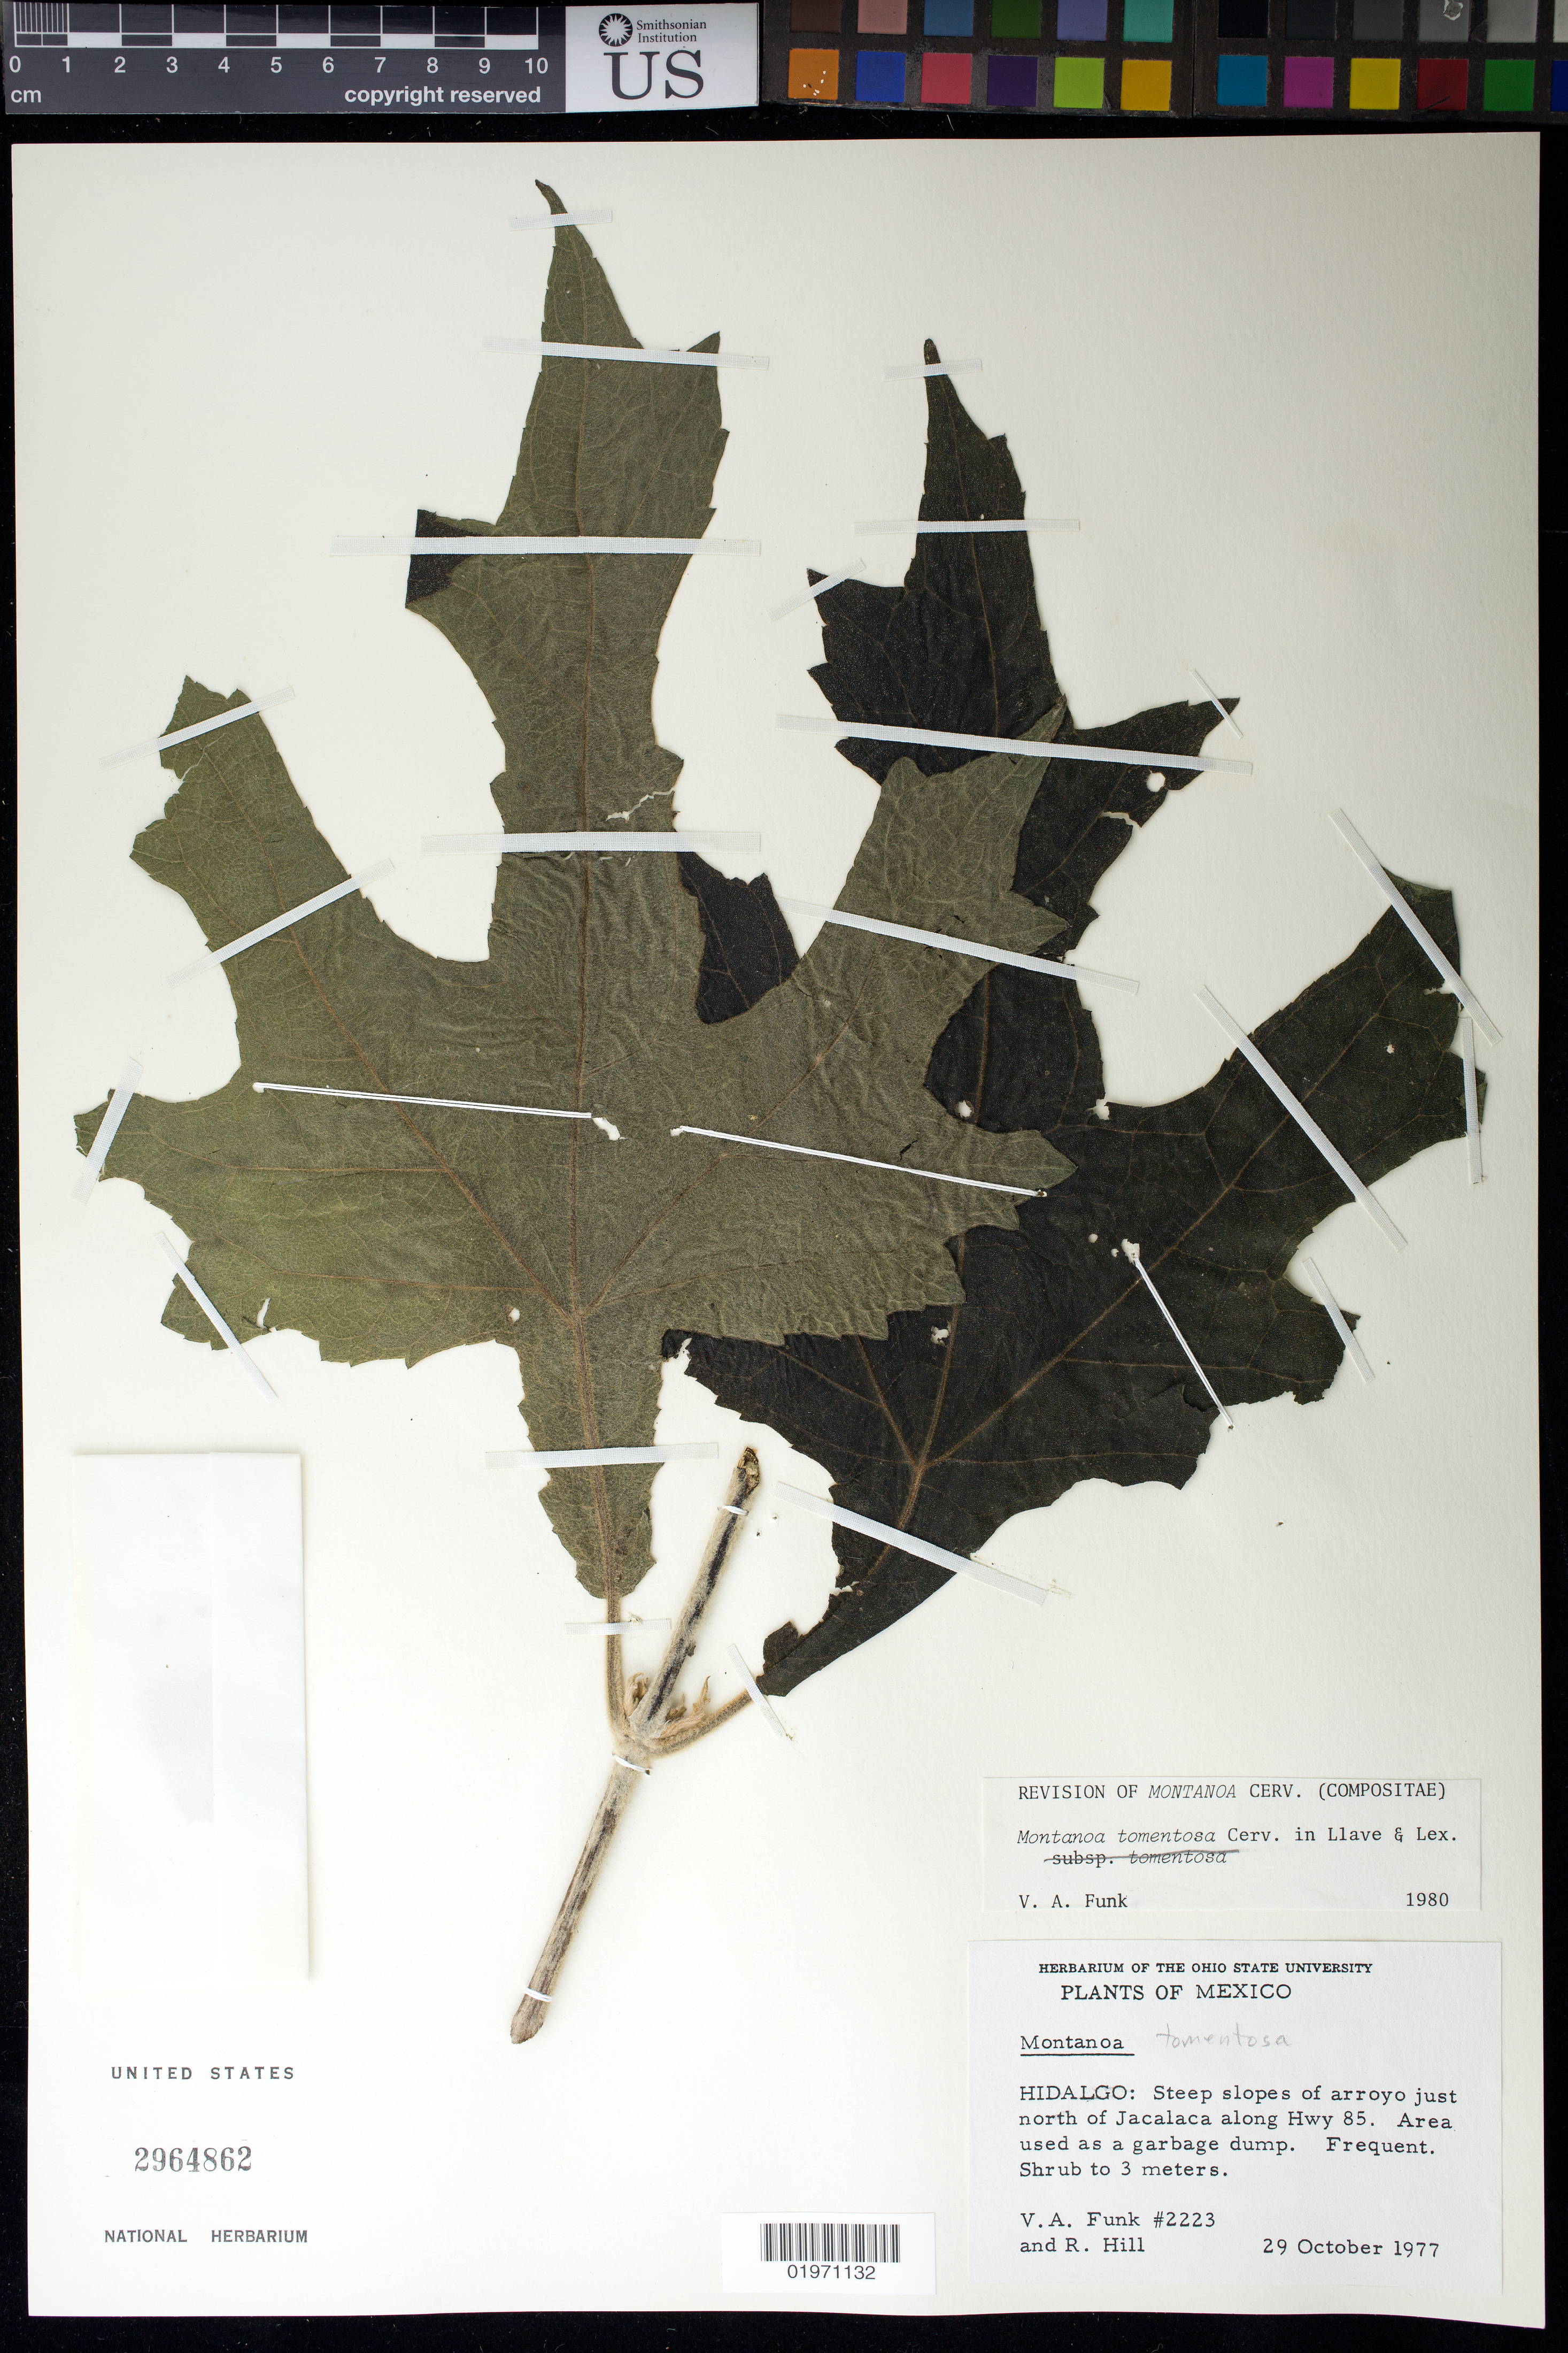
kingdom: Plantae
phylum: Tracheophyta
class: Magnoliopsida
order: Asterales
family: Asteraceae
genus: Montanoa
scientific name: Montanoa tomentosa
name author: Cerv.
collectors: V. Funk & R. Hill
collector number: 2223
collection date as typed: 29 Oct 1977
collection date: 1977-10-29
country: Mexico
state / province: Hidalgo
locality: Hwy 85, Steep slopes of arroyo just N of Jacalaca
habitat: Area used as a garbage dump.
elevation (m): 2300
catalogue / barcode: US 2964862